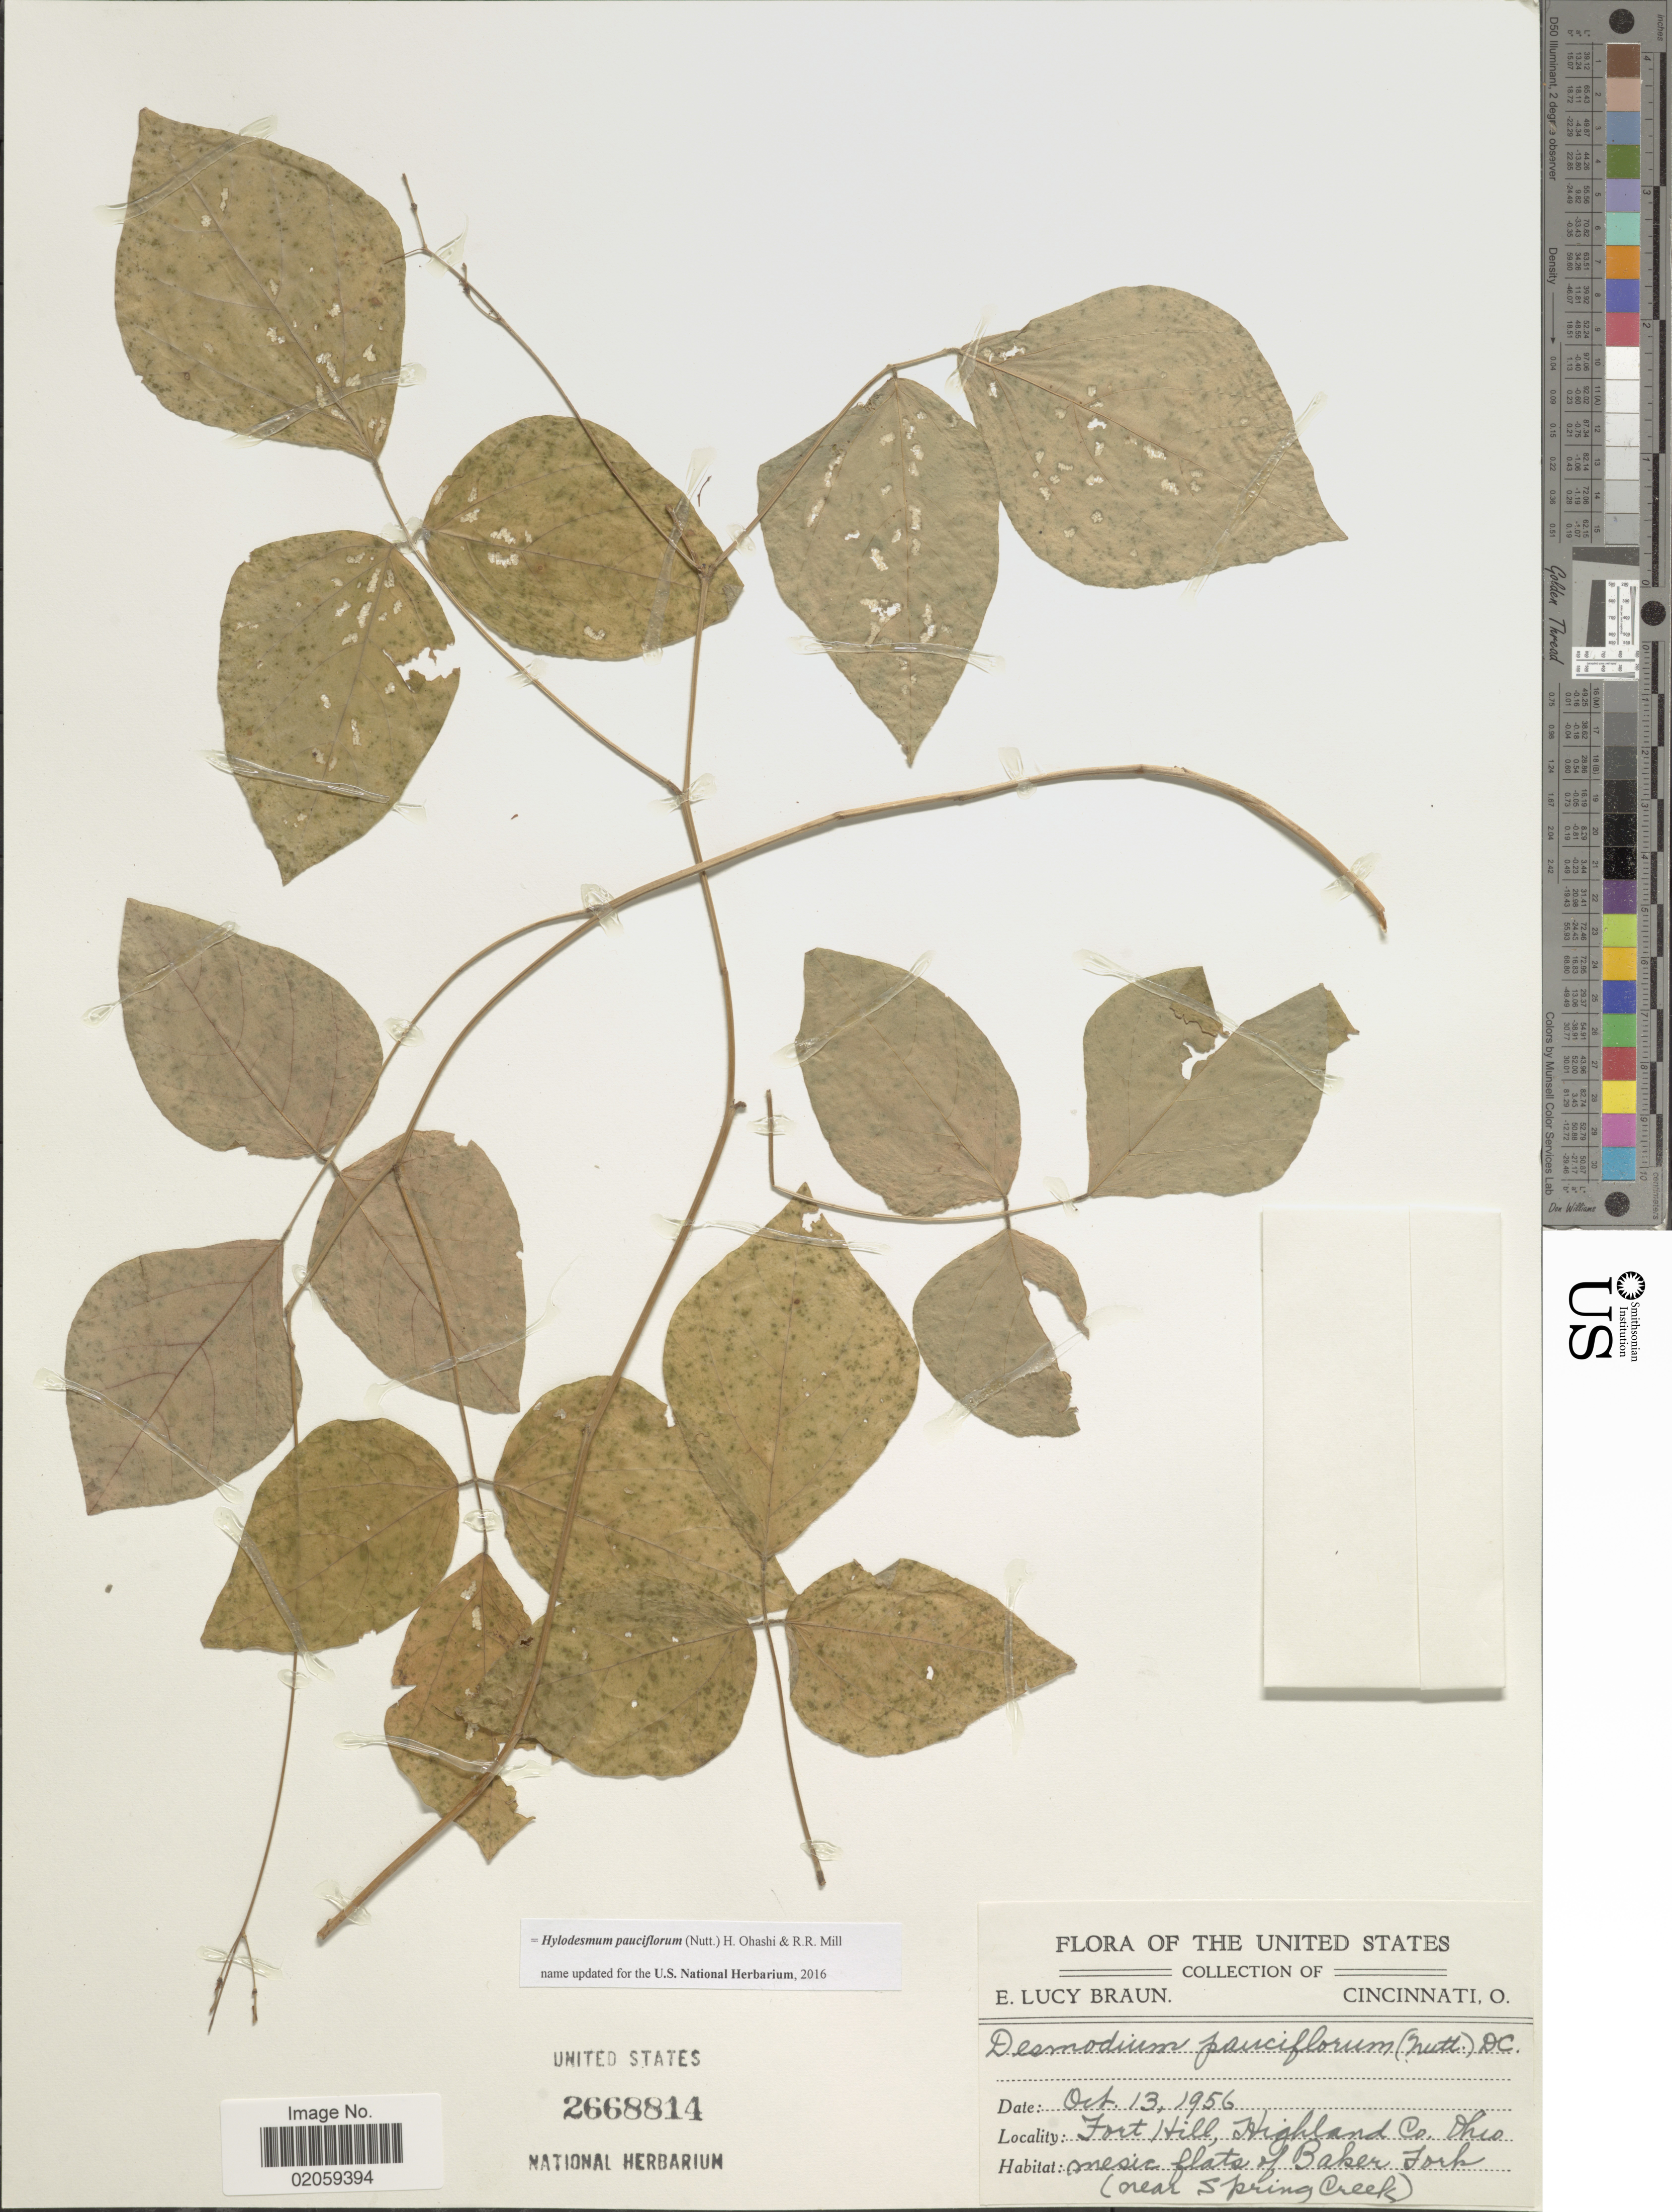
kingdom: Plantae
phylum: Tracheophyta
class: Magnoliopsida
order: Fabales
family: Fabaceae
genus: Hylodesmum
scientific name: Hylodesmum pauciflorum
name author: (Nutt.) H. Ohashi & R.R. Mill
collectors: E. L. Braun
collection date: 1956-10-13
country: United States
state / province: Ohio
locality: Fort Hill, Highland Co., flats of Baker Fork (near Spring Creek)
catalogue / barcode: US 2668814